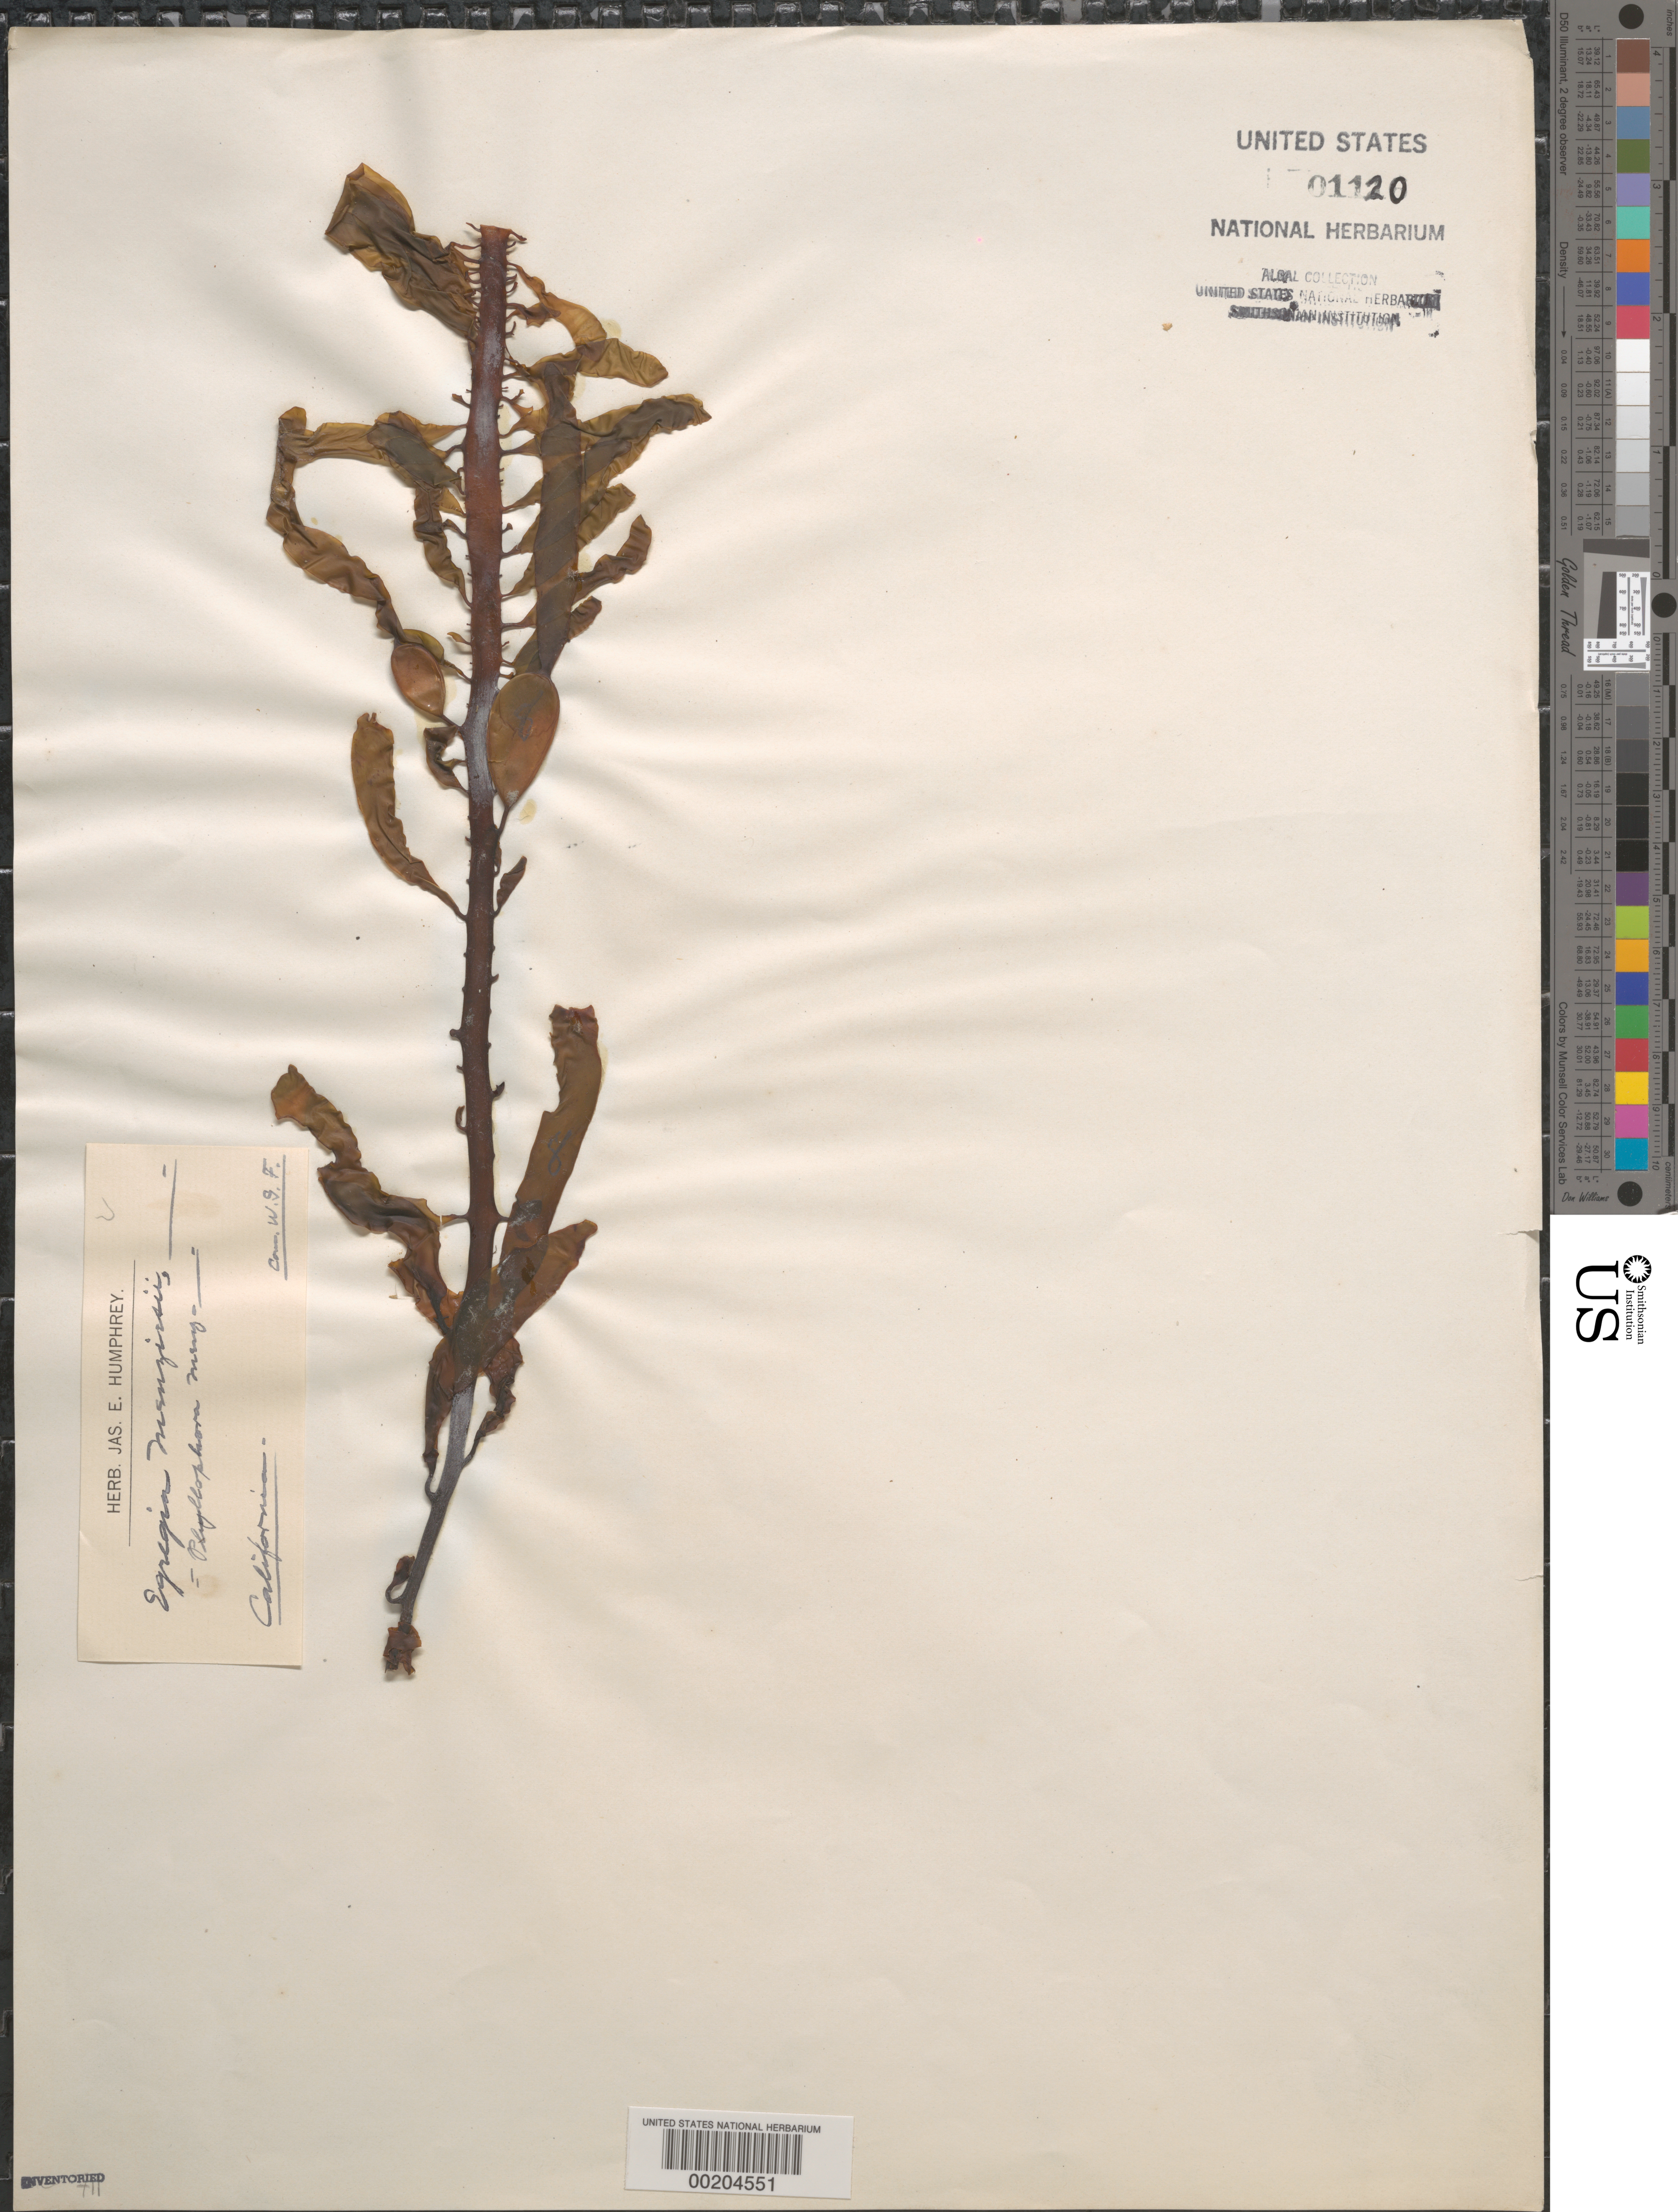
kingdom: Chromista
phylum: Ochrophyta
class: Phaeophyceae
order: Laminariales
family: Lessoniaceae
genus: Egregia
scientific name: Egregia menziesii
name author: (Turner) Aresch.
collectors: W. G. Farlow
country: United States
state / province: California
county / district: San Diego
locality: False Bay, San Diego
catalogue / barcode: US 1120